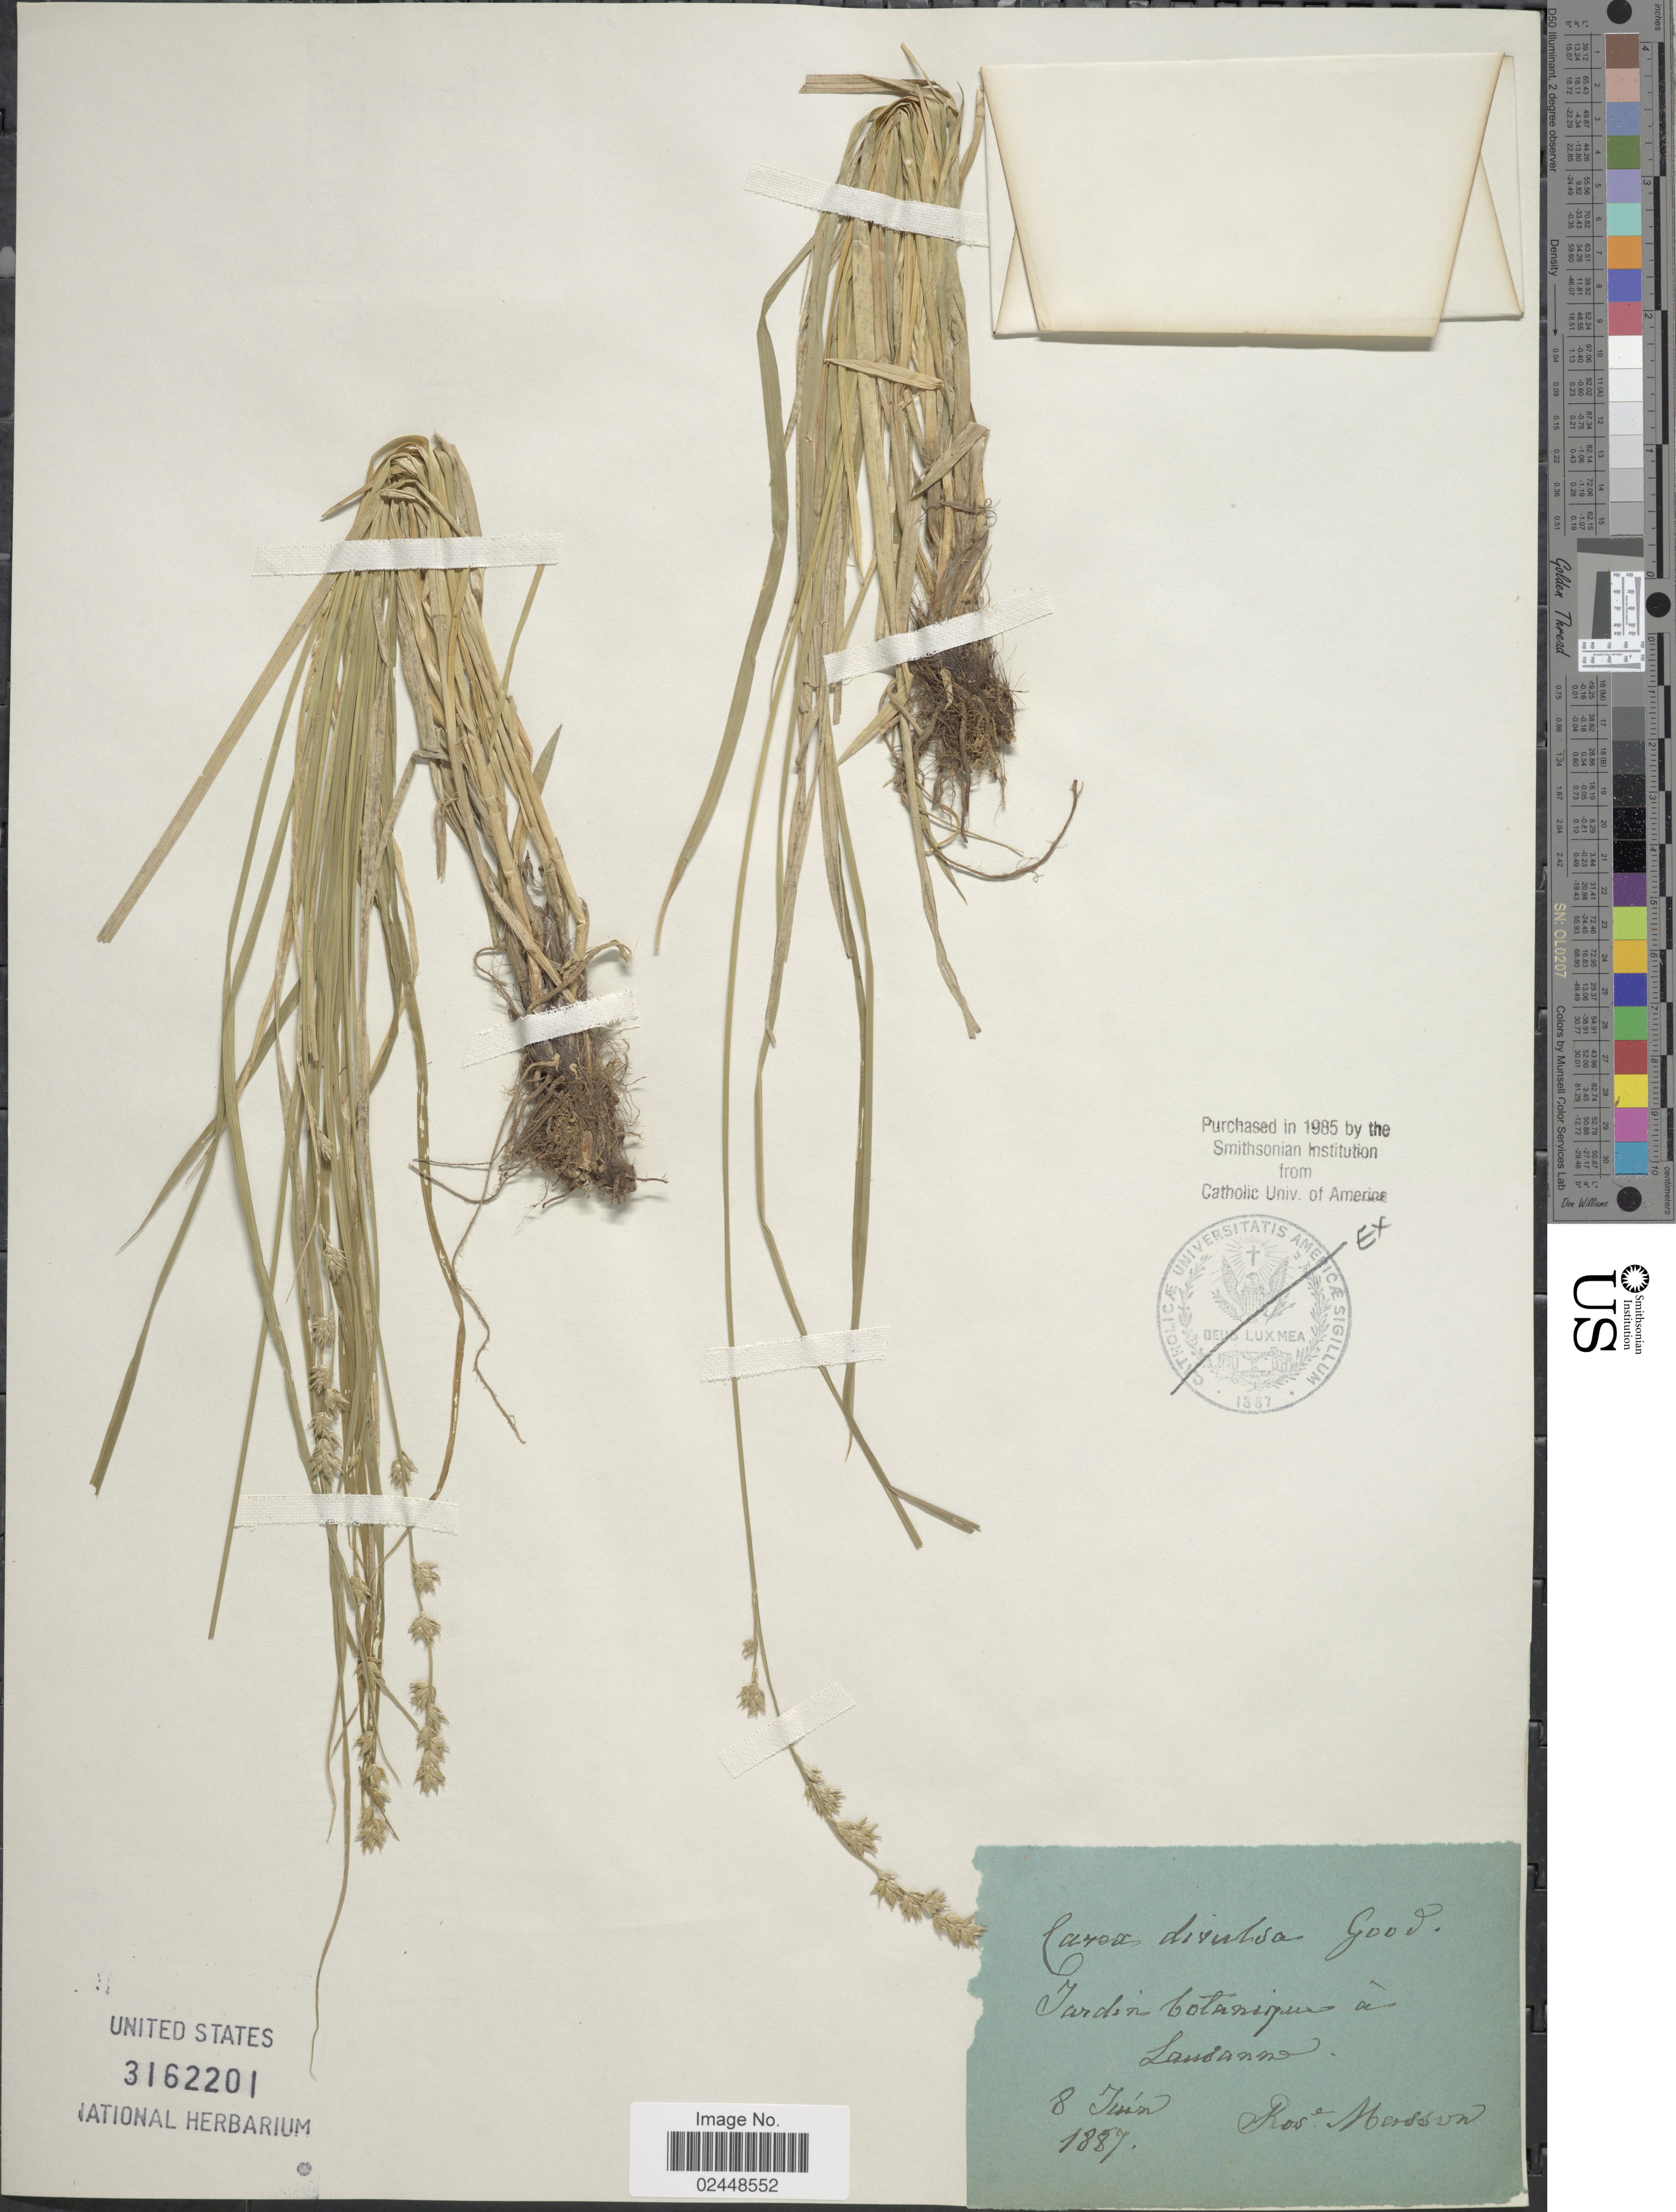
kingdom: Plantae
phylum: Tracheophyta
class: Liliopsida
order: Poales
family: Cyperaceae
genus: Carex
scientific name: Carex divulsa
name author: Stokes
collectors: R. Masson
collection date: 1887-06-08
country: Switzerland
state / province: Vaud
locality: Jardin botanique a Lausanne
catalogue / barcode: US 3162201